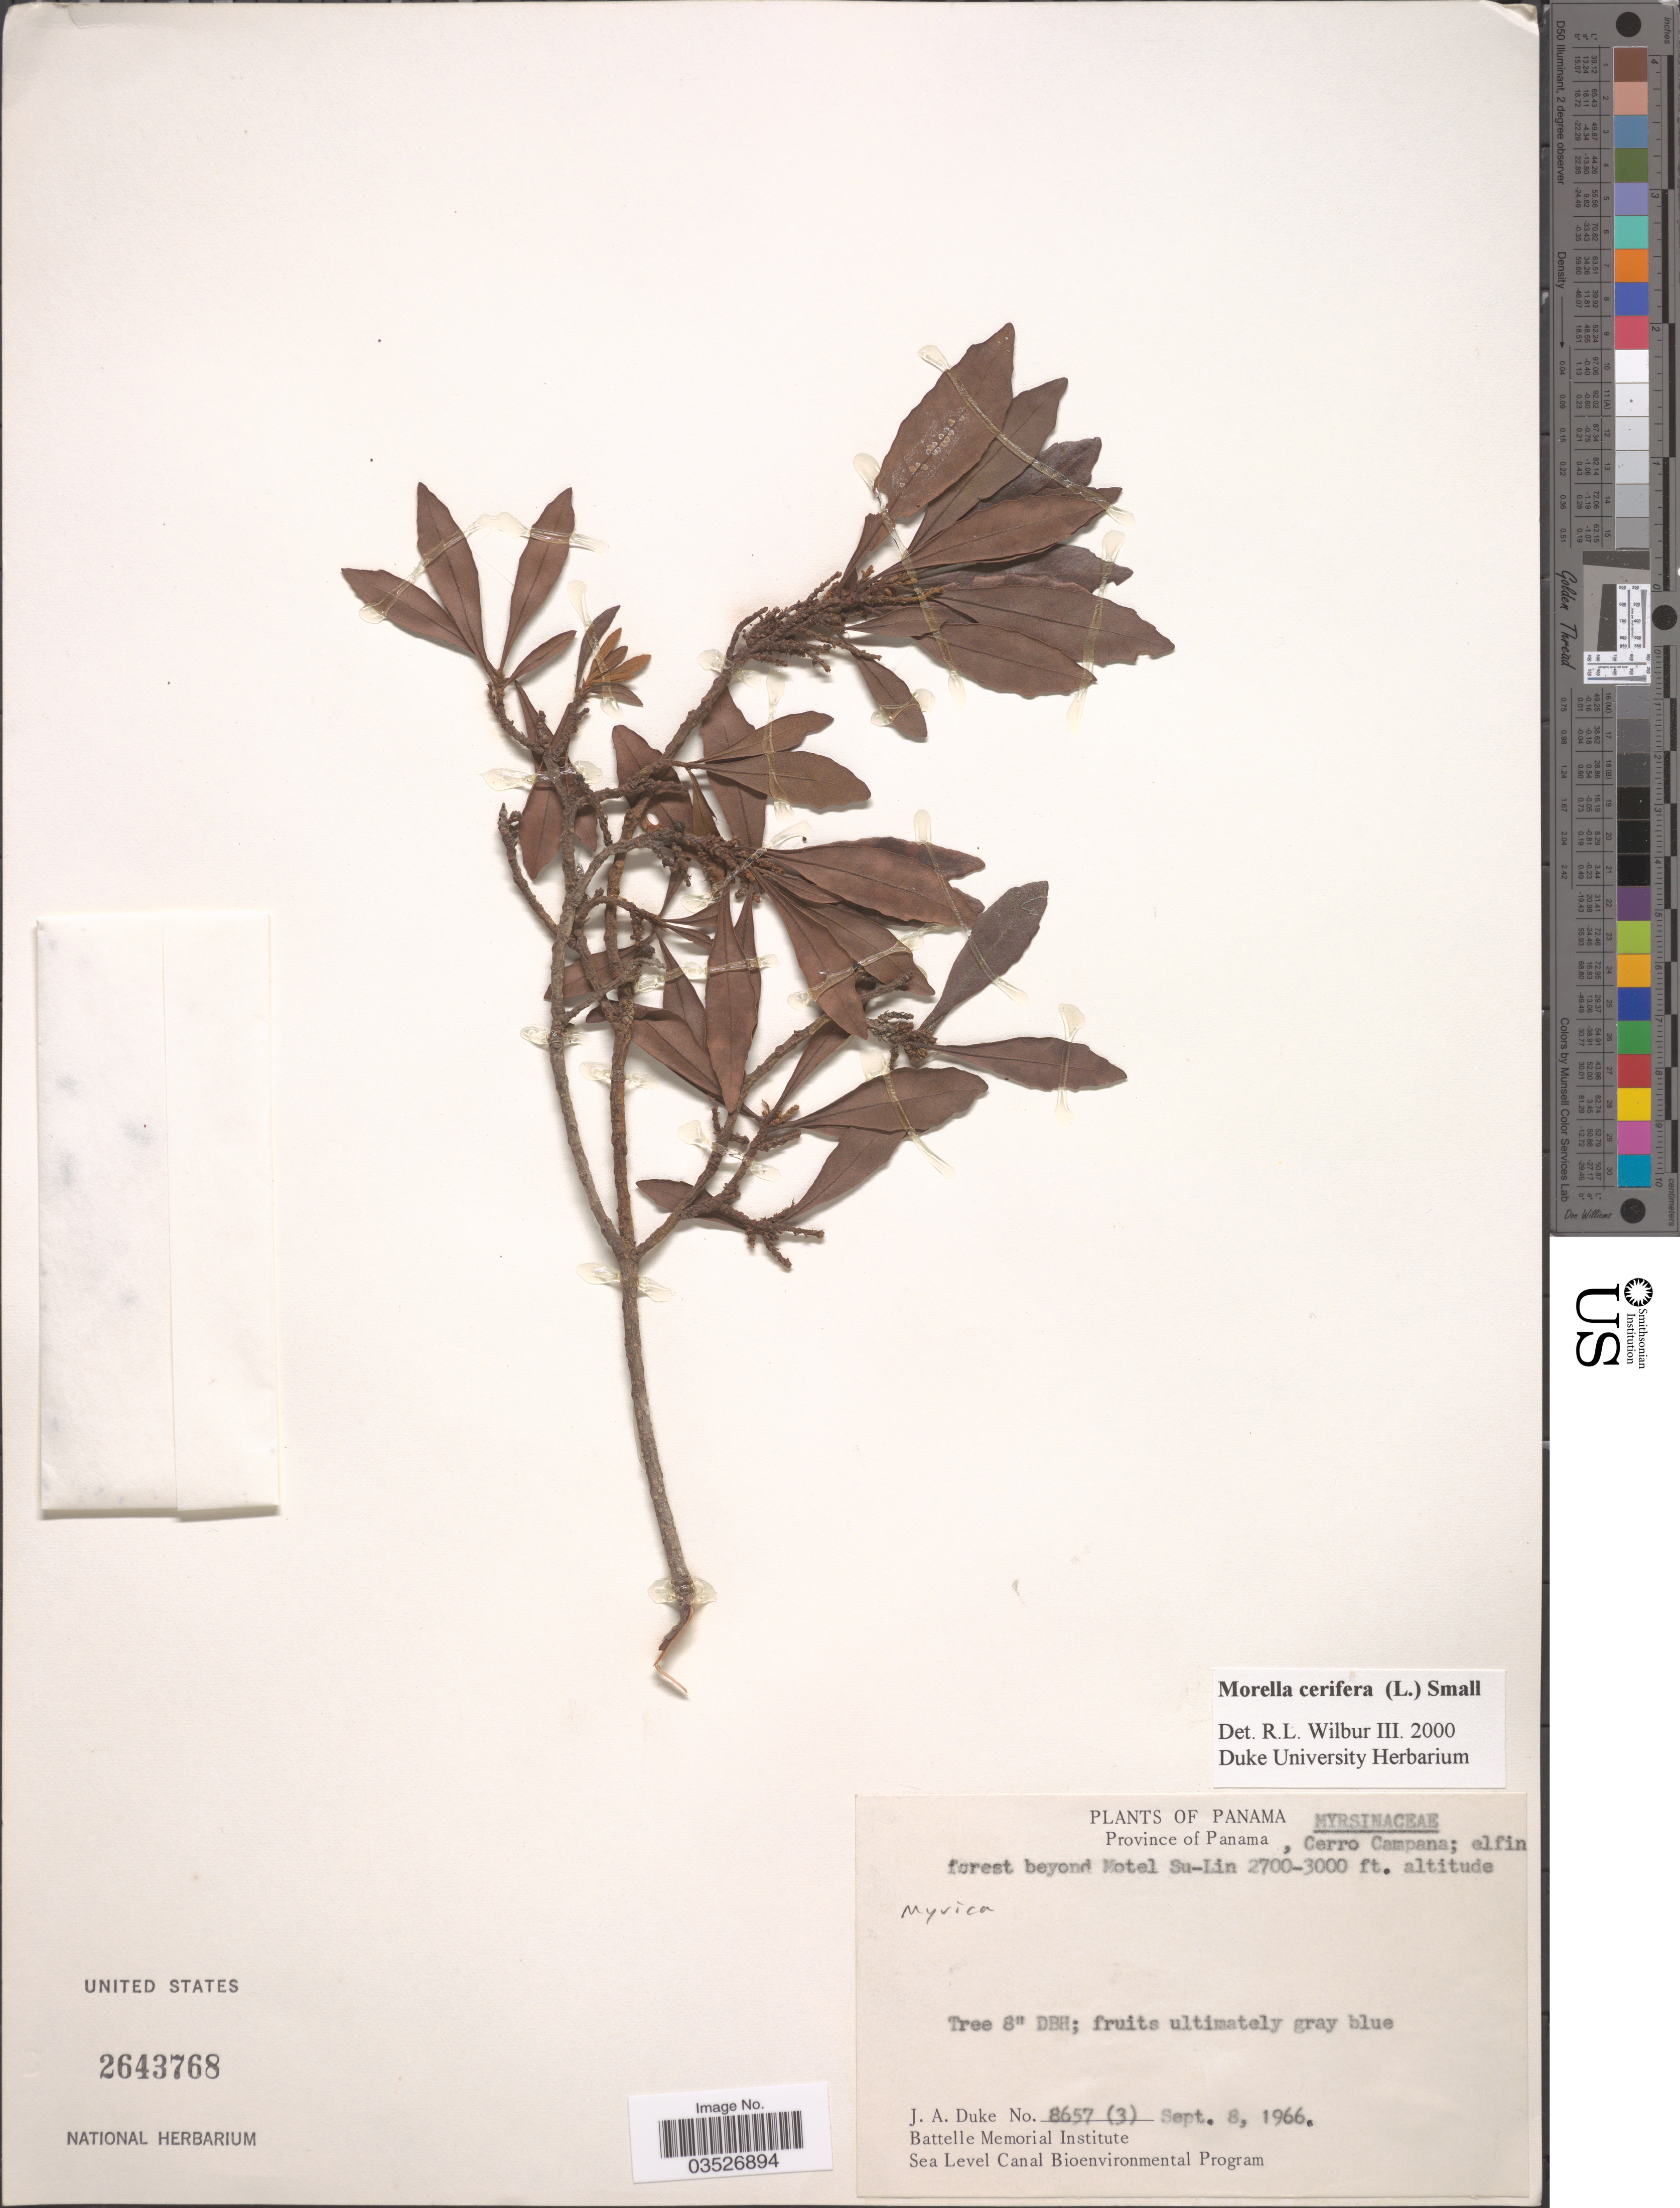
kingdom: Plantae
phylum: Tracheophyta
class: Magnoliopsida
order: Fagales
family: Myricaceae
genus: Morella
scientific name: Morella cerifera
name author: (L.) Small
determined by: Wilbur, R. L.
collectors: J. A. Duke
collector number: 8657(3)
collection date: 1966-09-08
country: Panama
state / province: Panamá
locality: Cerro Campana; elfin forest beyond Motel Su-Lin.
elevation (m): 823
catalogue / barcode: US 2643768